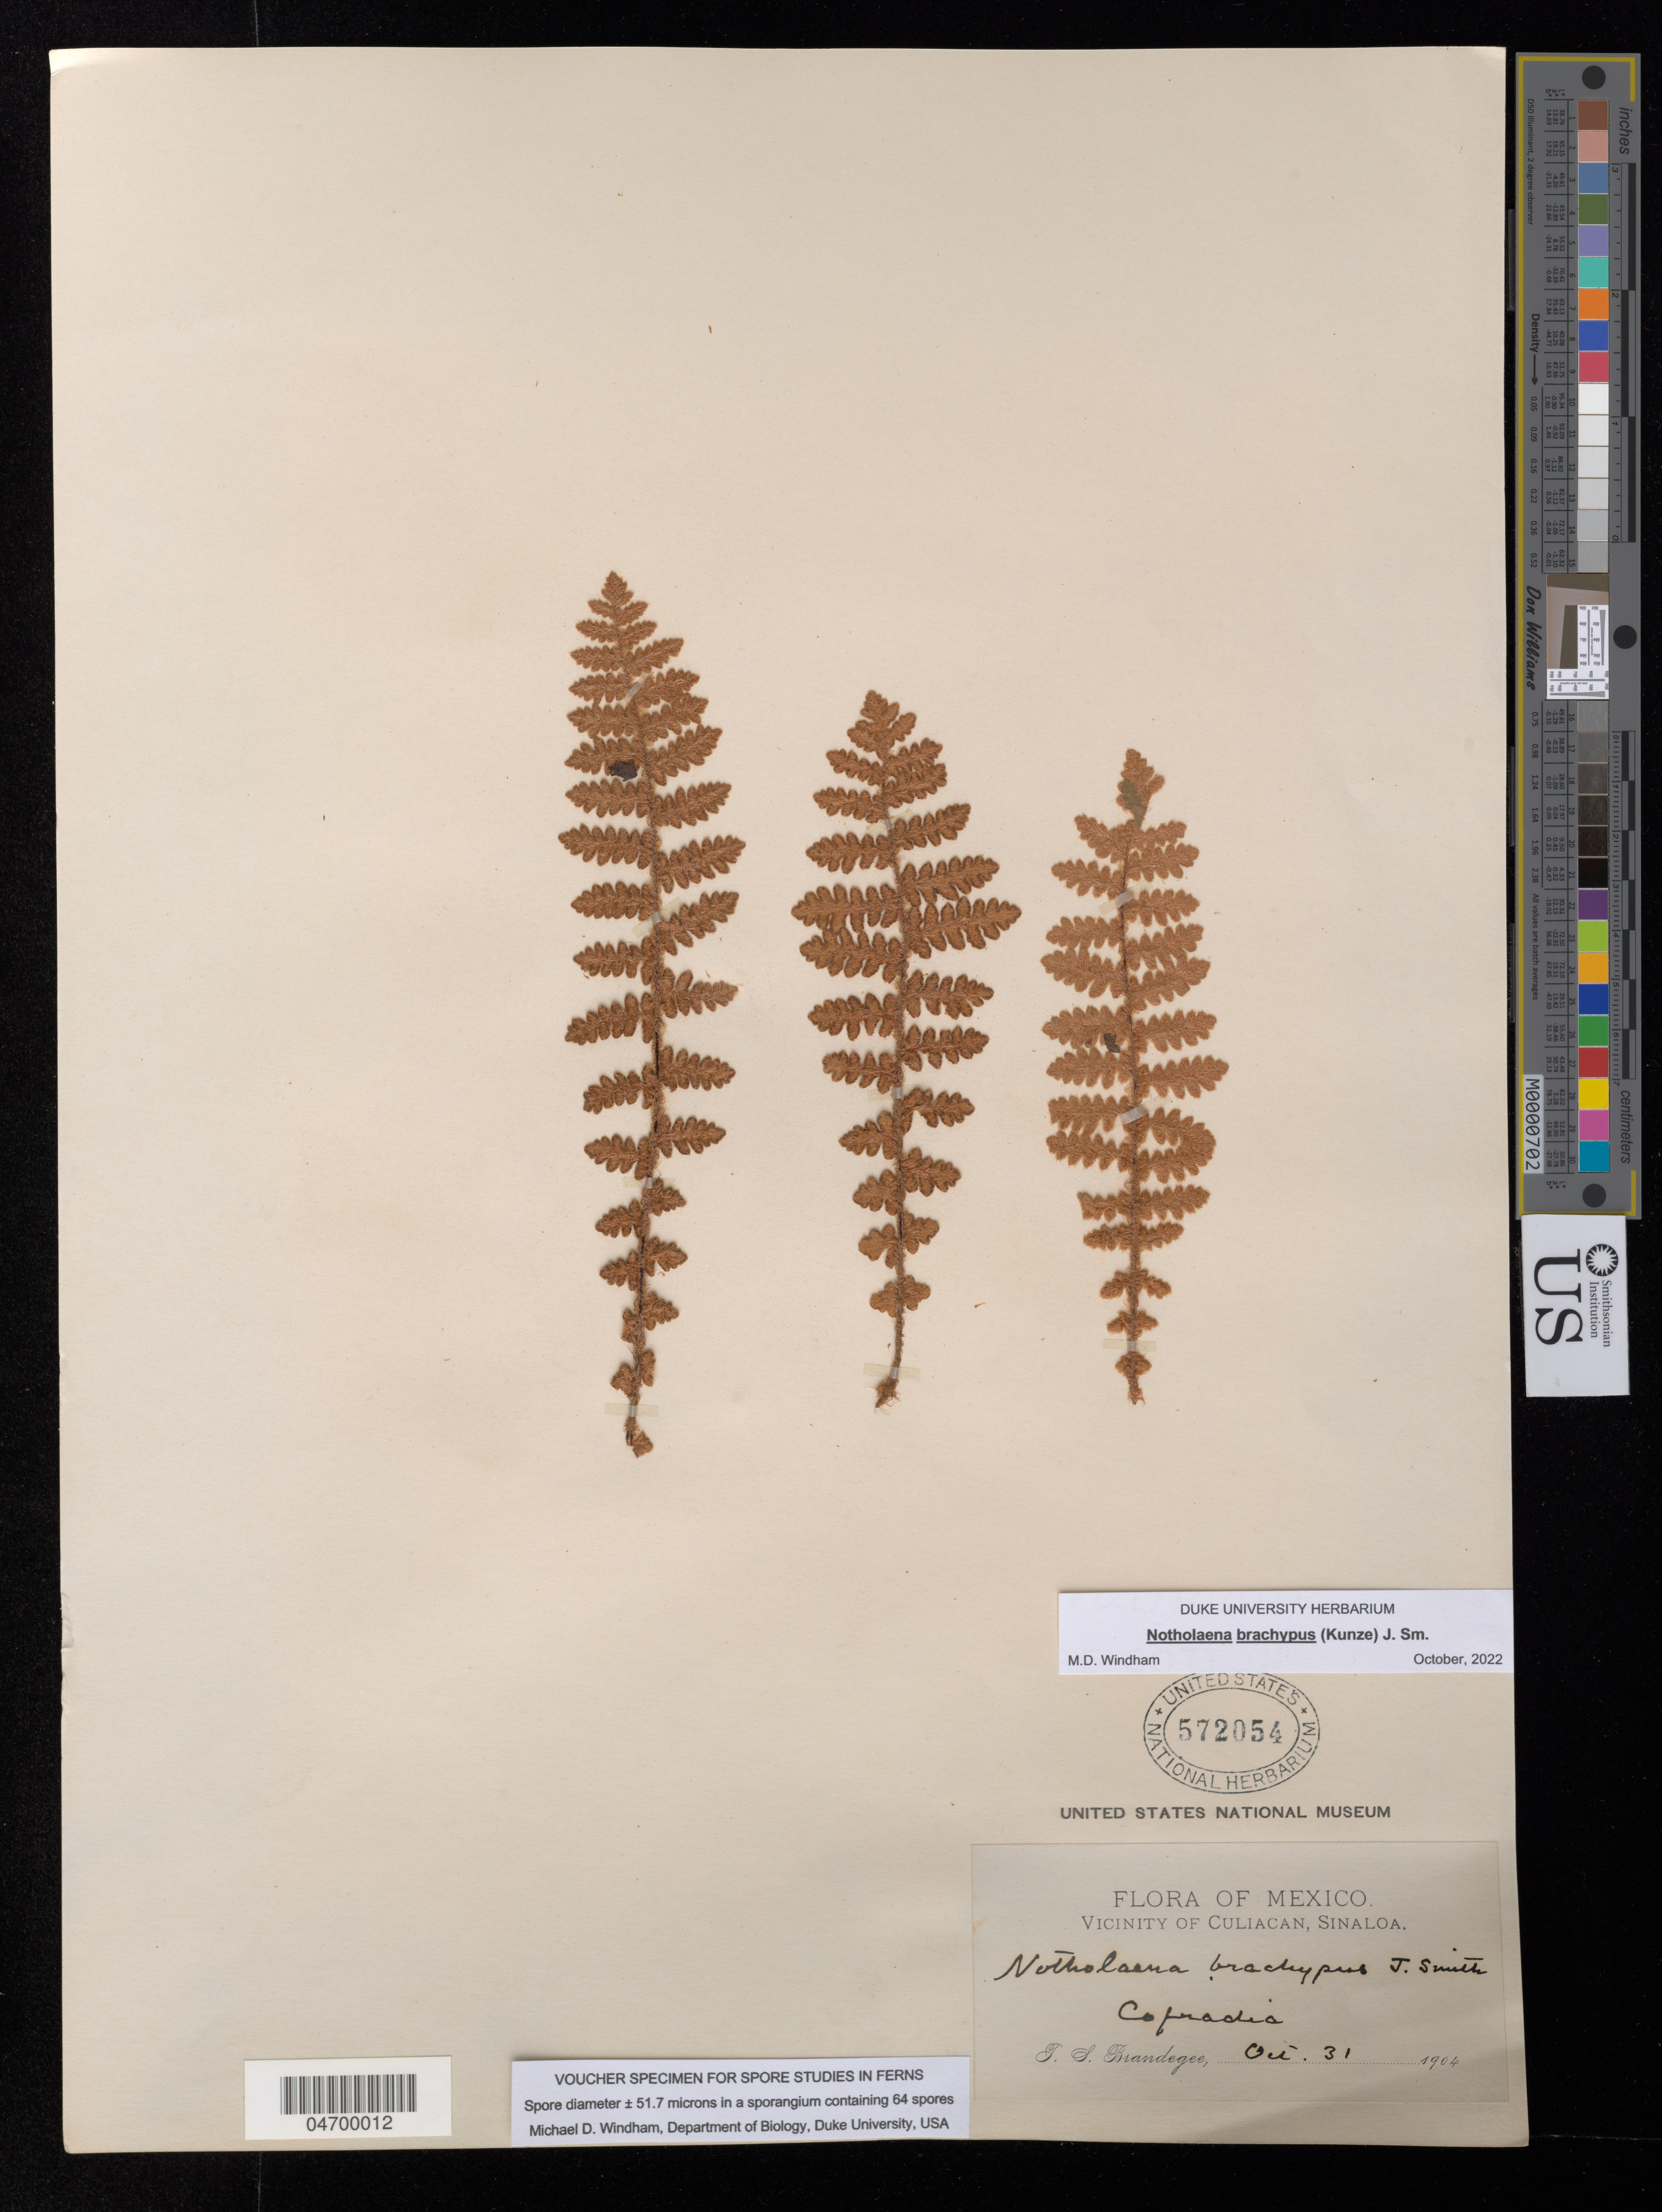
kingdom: Plantae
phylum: Tracheophyta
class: Polypodiopsida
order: Polypodiales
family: Pteridaceae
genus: Notholaena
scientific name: Notholaena brachypus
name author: (Kunze) J. Sm.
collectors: T. S. Brandegee (herbarium)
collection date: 1904-10-31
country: Mexico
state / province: Sinaloa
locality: Vicinity of Culiacan.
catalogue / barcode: US 572054